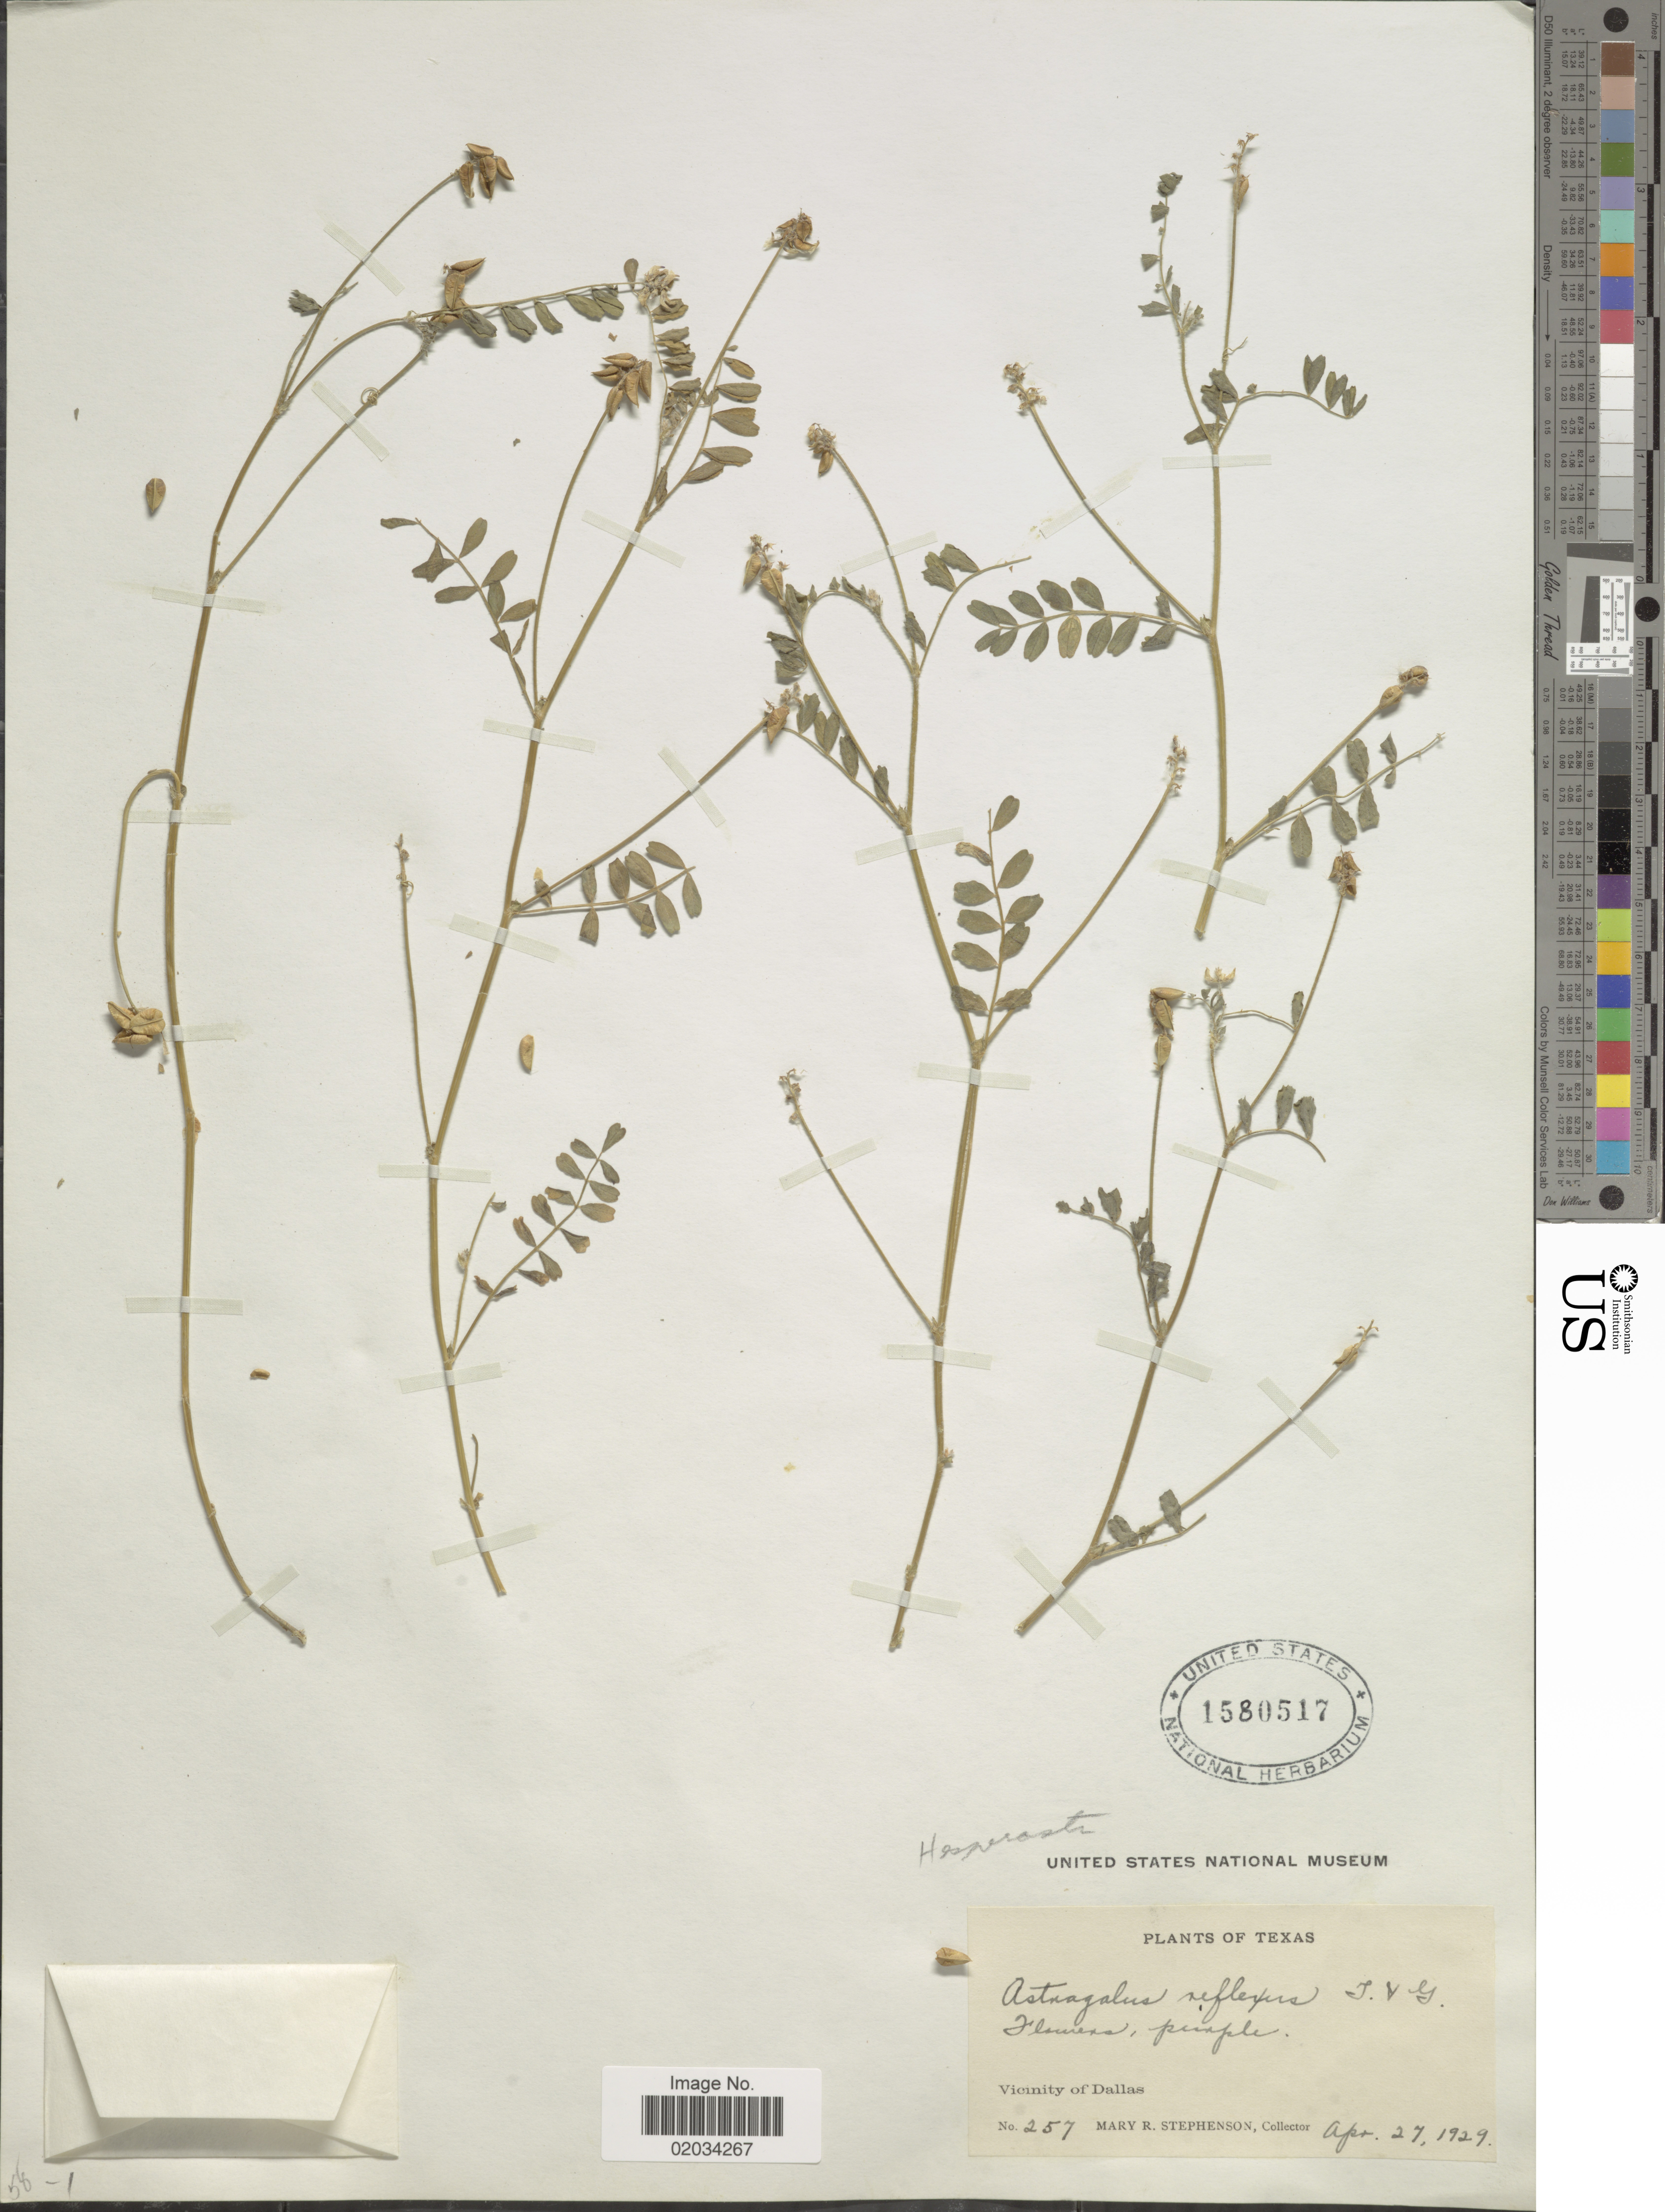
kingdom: Plantae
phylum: Tracheophyta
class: Magnoliopsida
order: Fabales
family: Fabaceae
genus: Astragalus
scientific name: Astragalus reflexus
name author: Torr. & A. Gray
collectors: M. Stephenson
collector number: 257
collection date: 1929-04-27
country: United States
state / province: Texas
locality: Vicinity of Dallas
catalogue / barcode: US 1580517